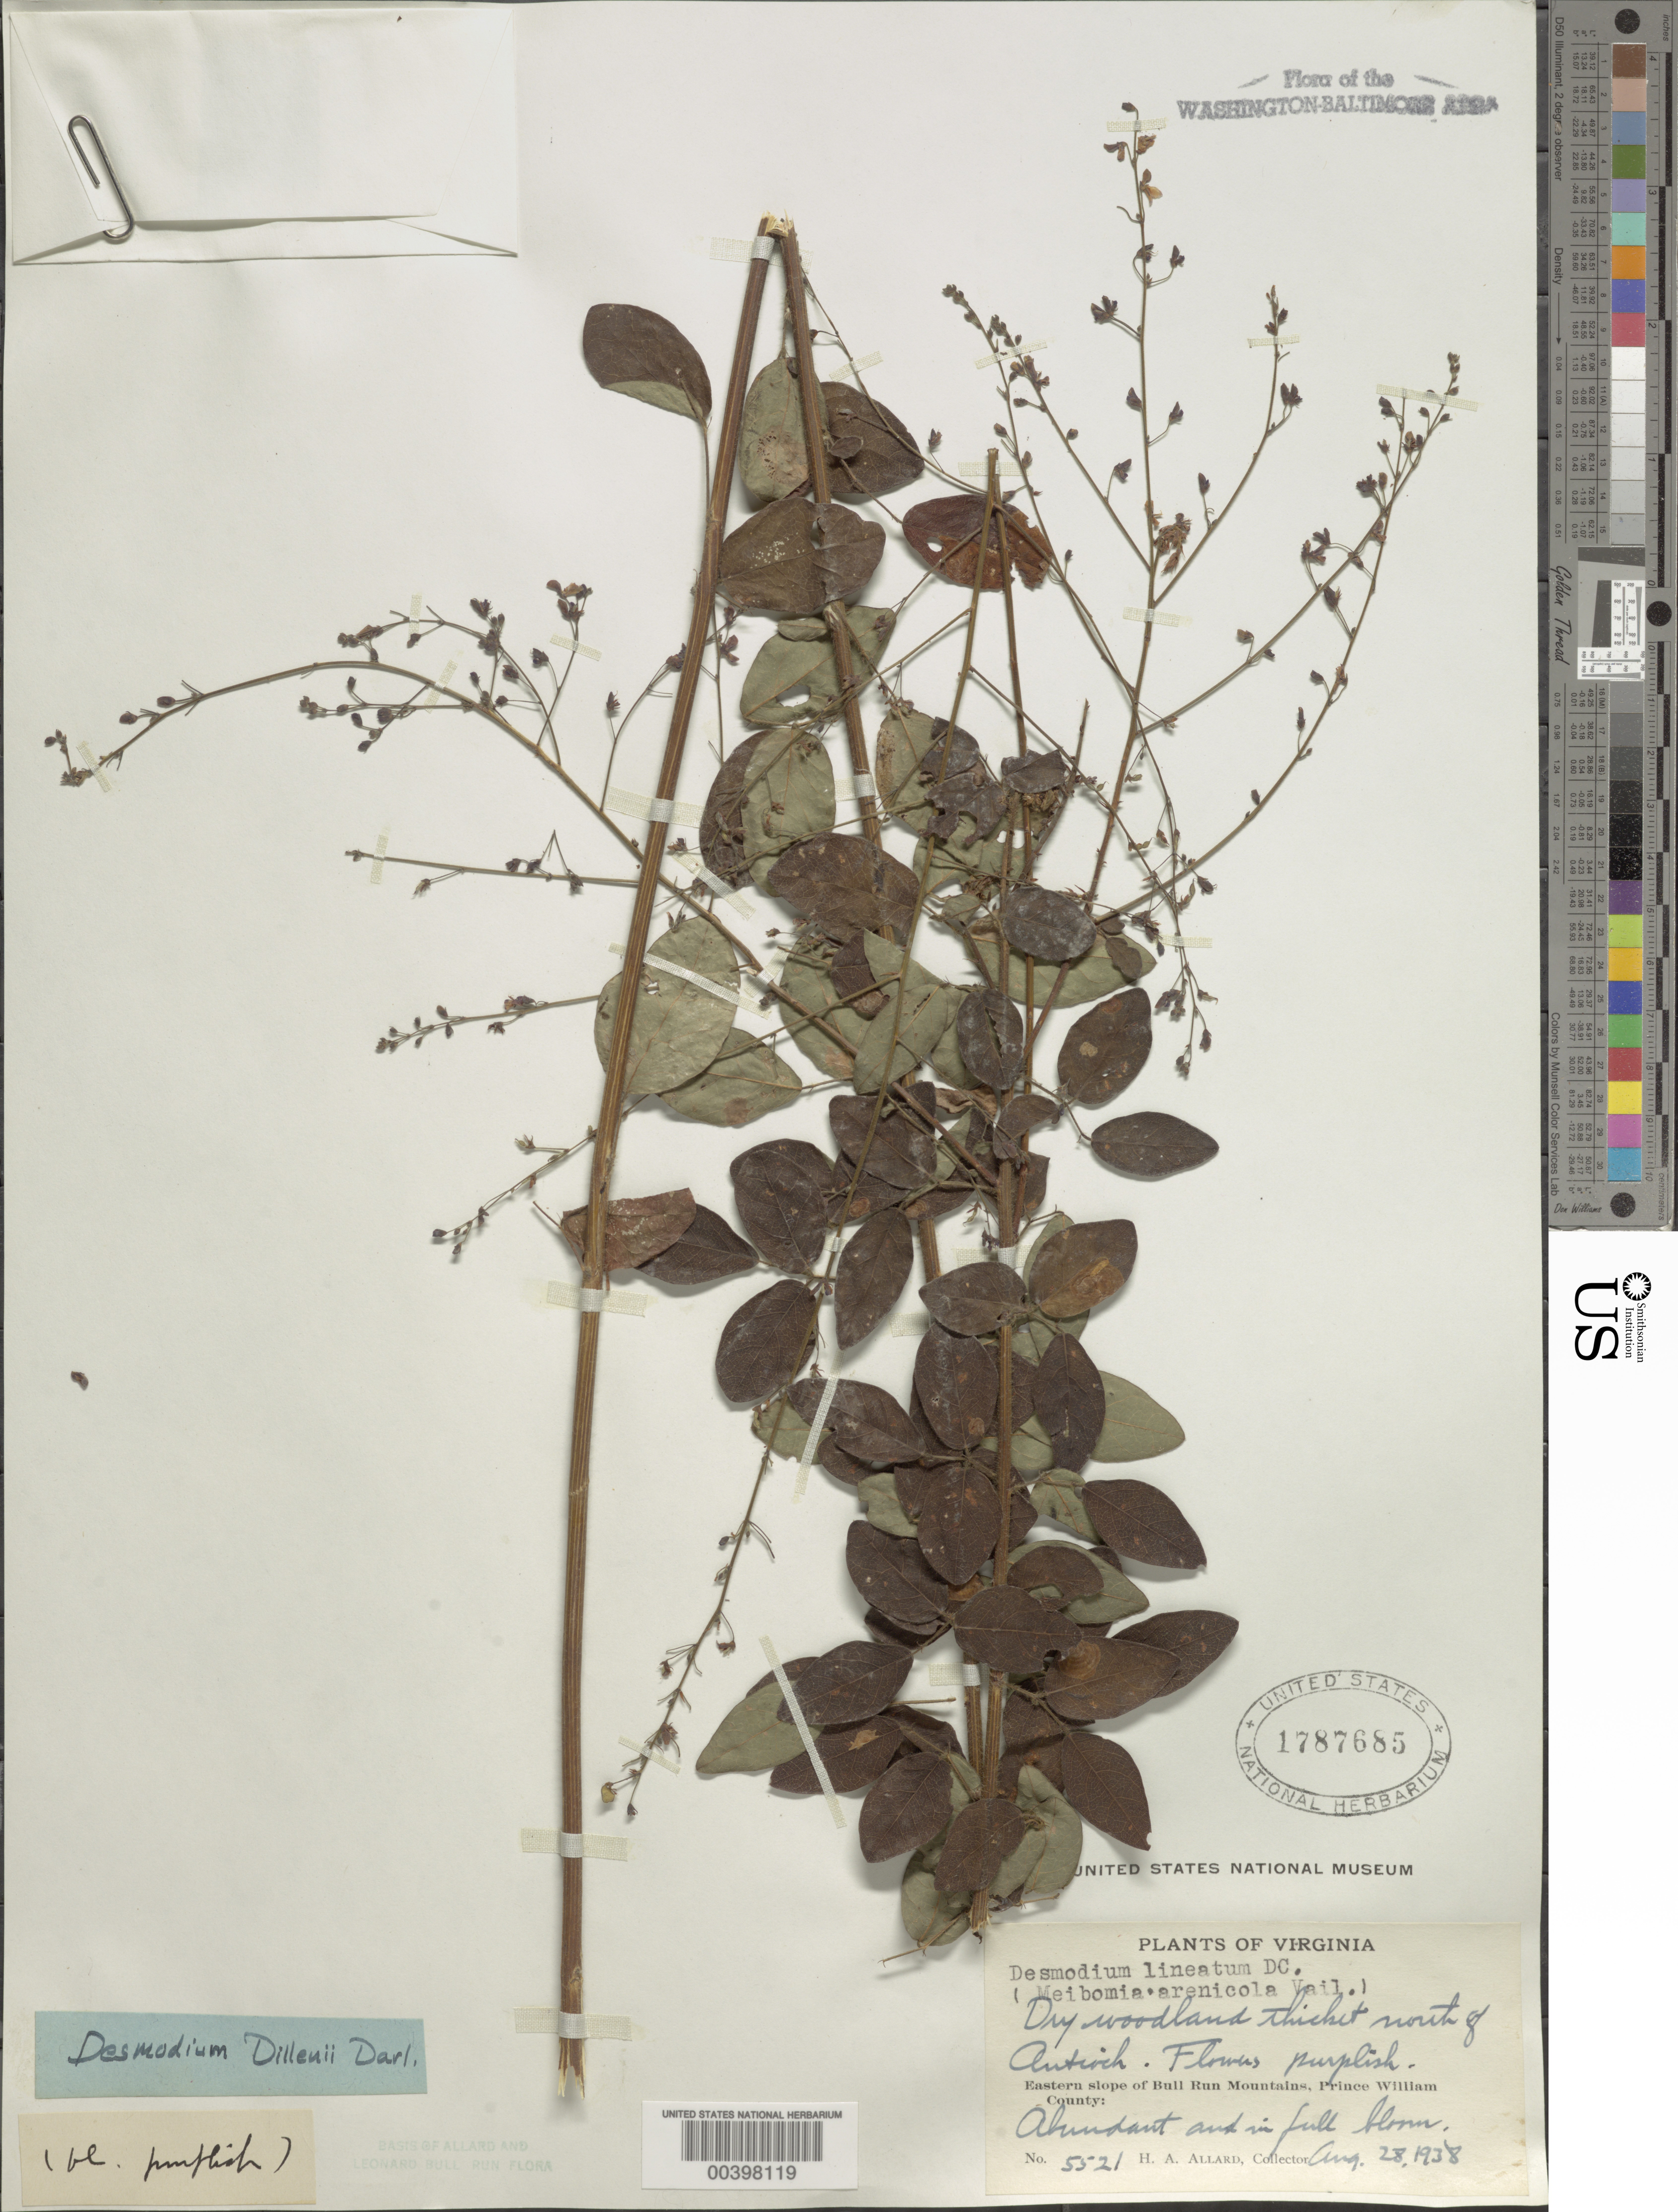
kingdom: Plantae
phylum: Tracheophyta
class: Magnoliopsida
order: Fabales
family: Fabaceae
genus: Desmodium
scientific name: Desmodium glabellum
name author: (Michx.) DC.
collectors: H. A. Allard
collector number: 5521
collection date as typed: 28 Aug 1938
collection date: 1938-08-28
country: United States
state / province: Virginia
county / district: Prince William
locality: North of Antioch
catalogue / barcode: US 1787685